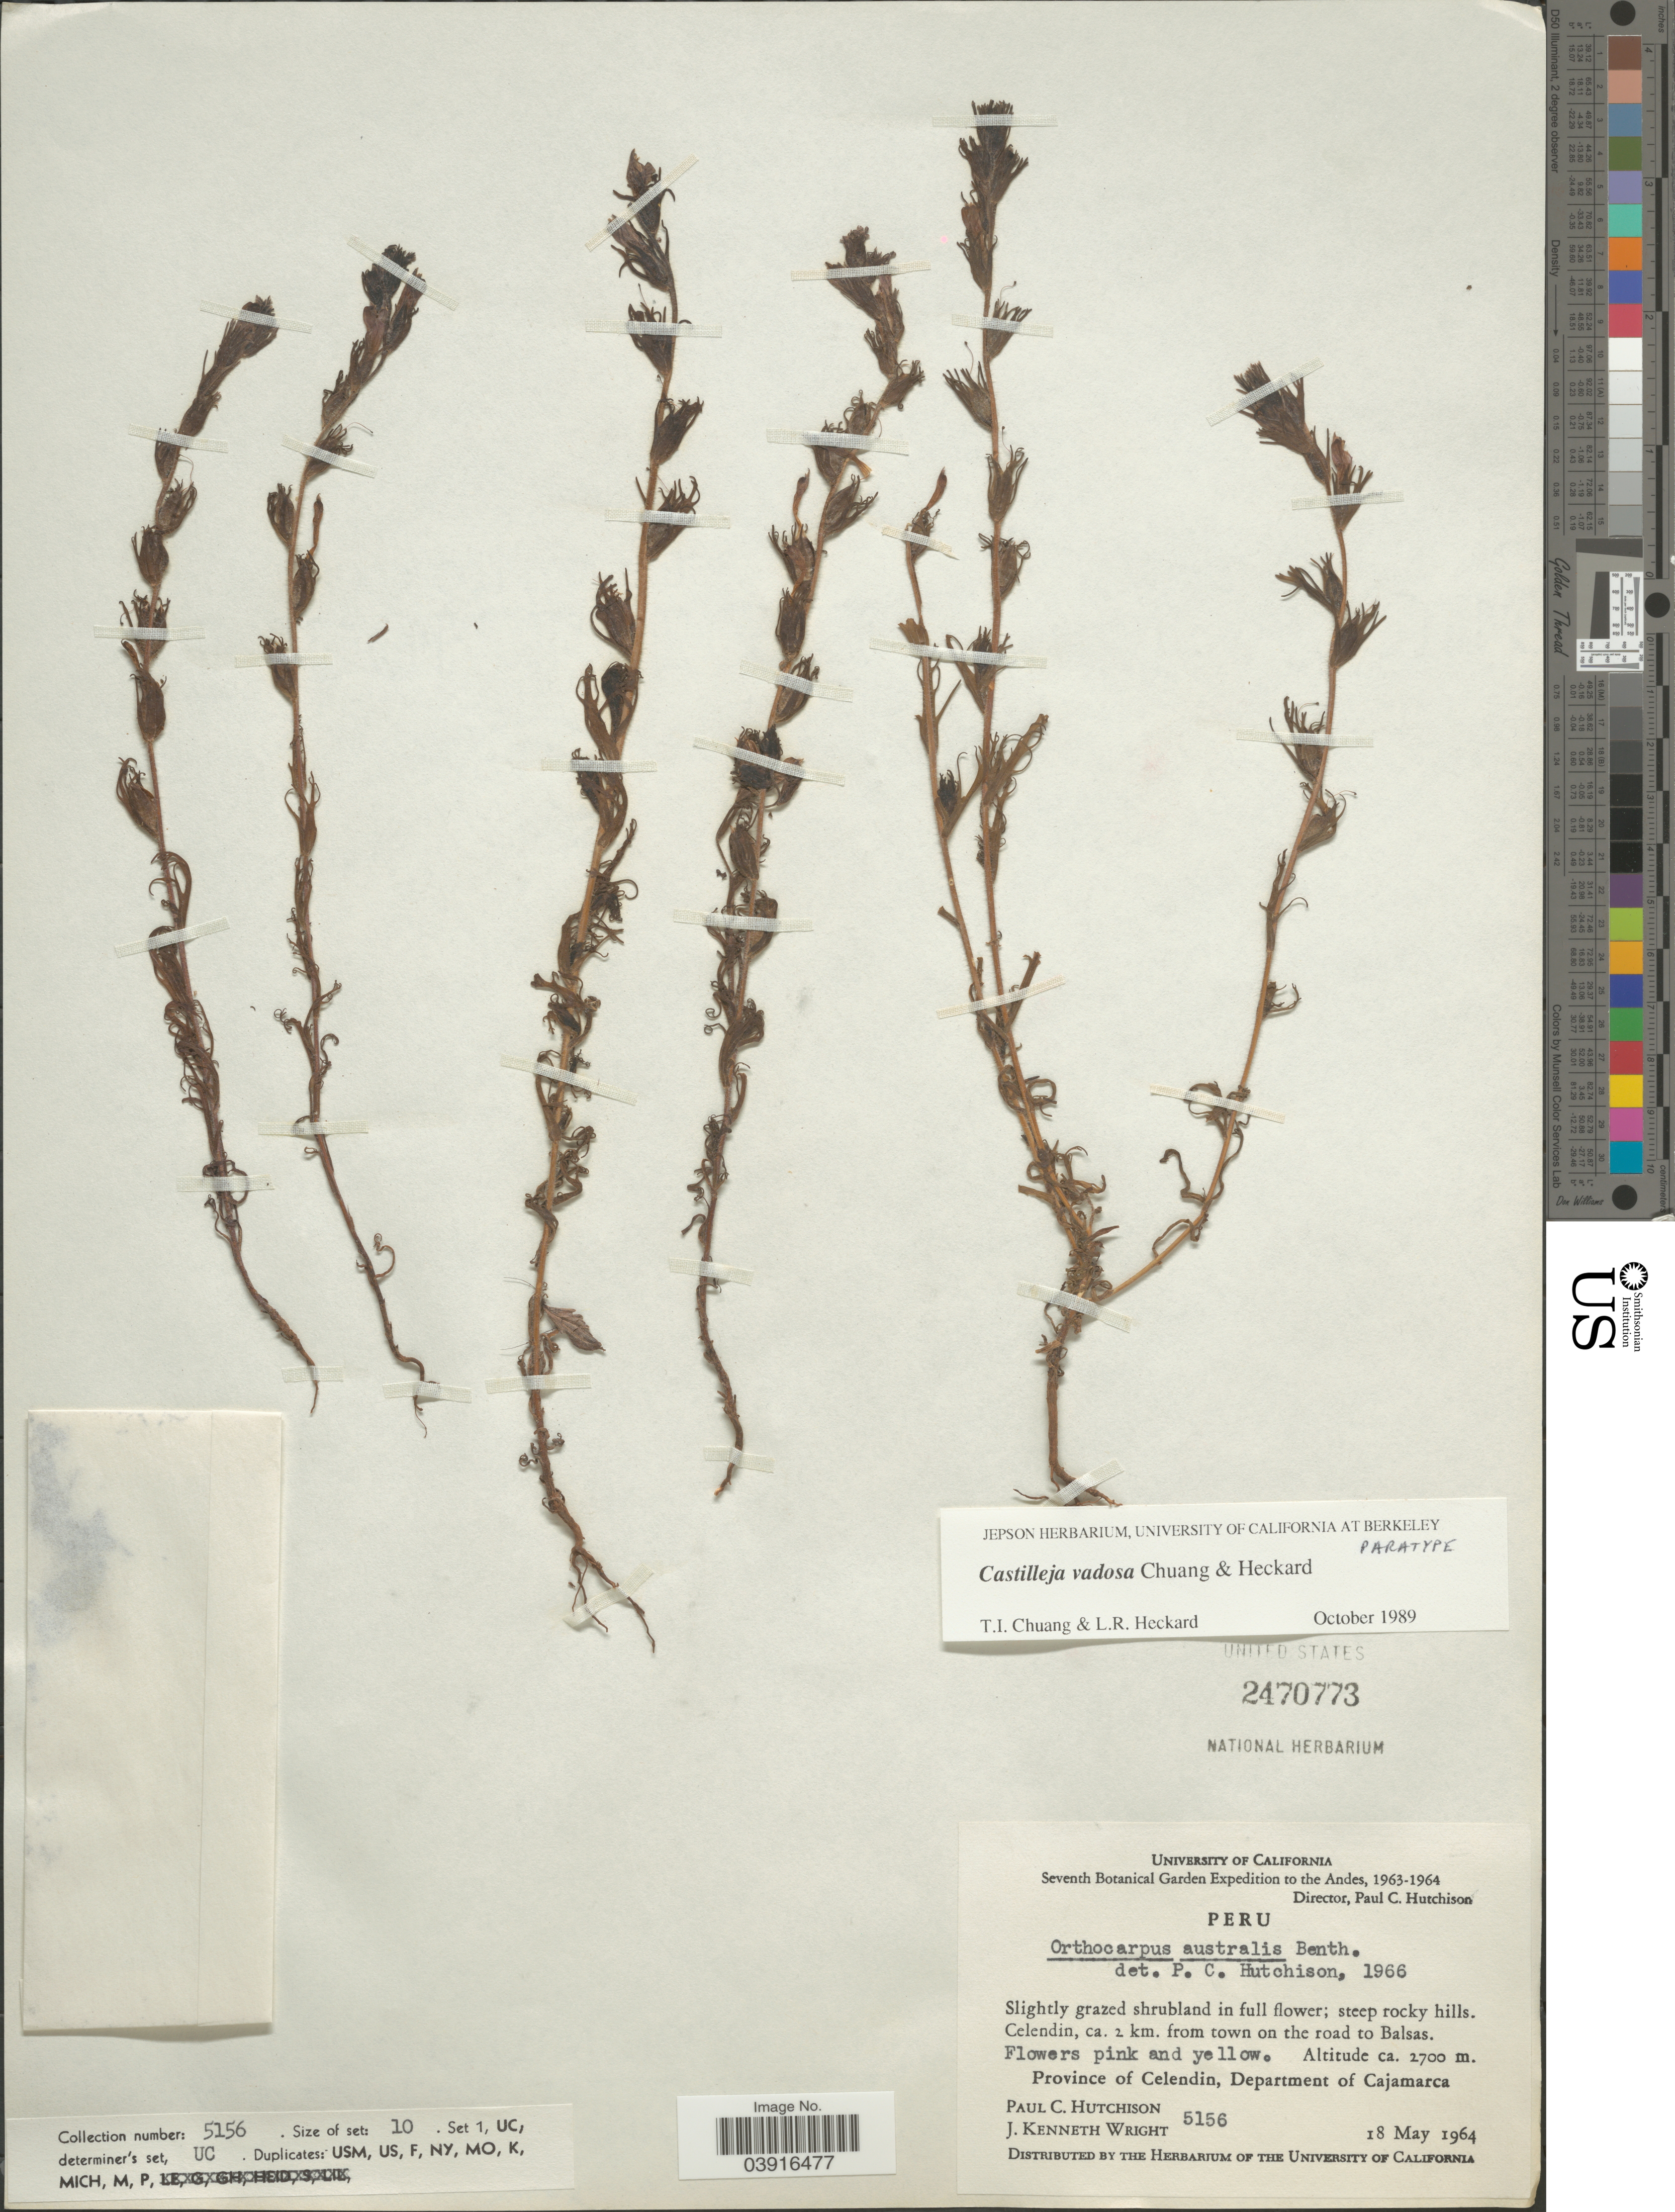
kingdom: Plantae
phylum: Tracheophyta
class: Magnoliopsida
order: Lamiales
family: Orobanchaceae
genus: Castilleja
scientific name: Castilleja vadosa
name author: T.I. Chuang & Heckard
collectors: P. C. Hutchison & J. K. Wright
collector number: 5156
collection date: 1964-05-18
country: Peru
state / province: Cajamarca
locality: The Andes. Celendin, ca. 2 km. from town on the road to Balsas. Province of Celendin, Department of Cajamarca.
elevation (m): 2700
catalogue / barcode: US 2470773